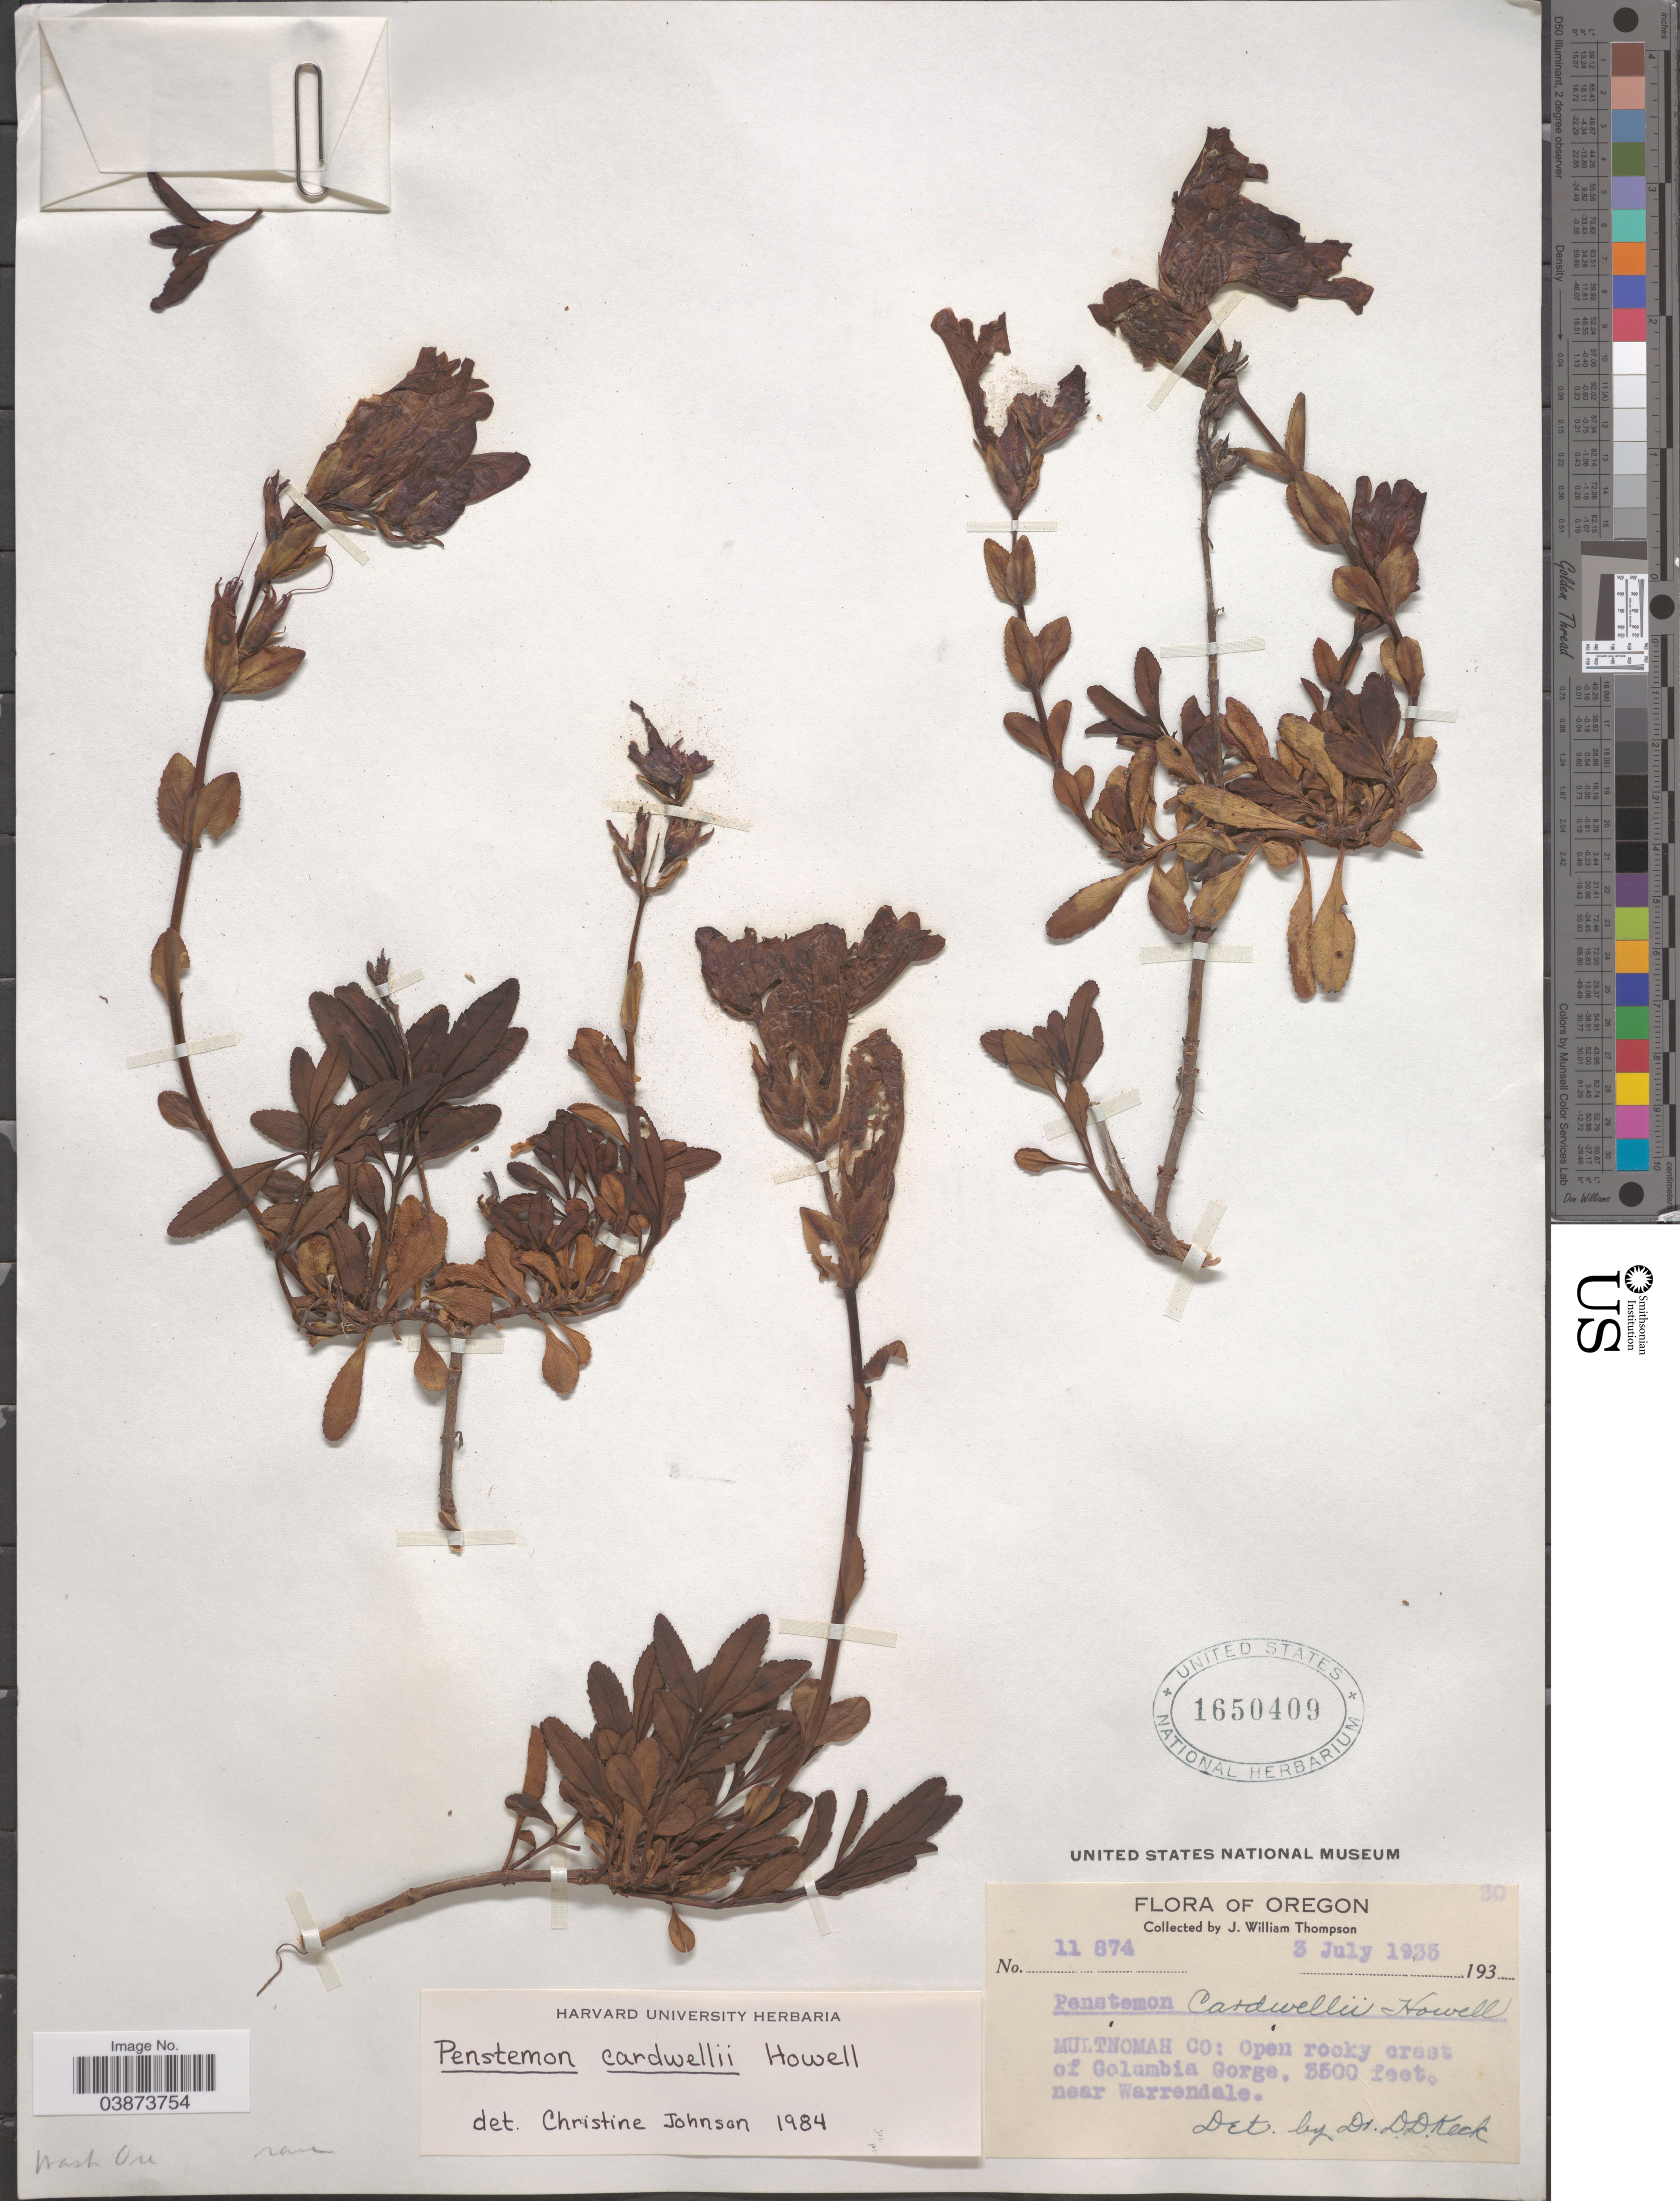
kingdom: Plantae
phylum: Tracheophyta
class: Magnoliopsida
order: Lamiales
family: Plantaginaceae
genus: Penstemon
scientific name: Penstemon cardwellii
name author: Howell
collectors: J. W. Thompson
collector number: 11874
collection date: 1935-07-03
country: United States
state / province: Oregon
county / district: Multnomah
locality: Multnomah Co: Open rocky crest of Columbia Gorge, near Warrendale.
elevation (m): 1067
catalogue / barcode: US 1650409